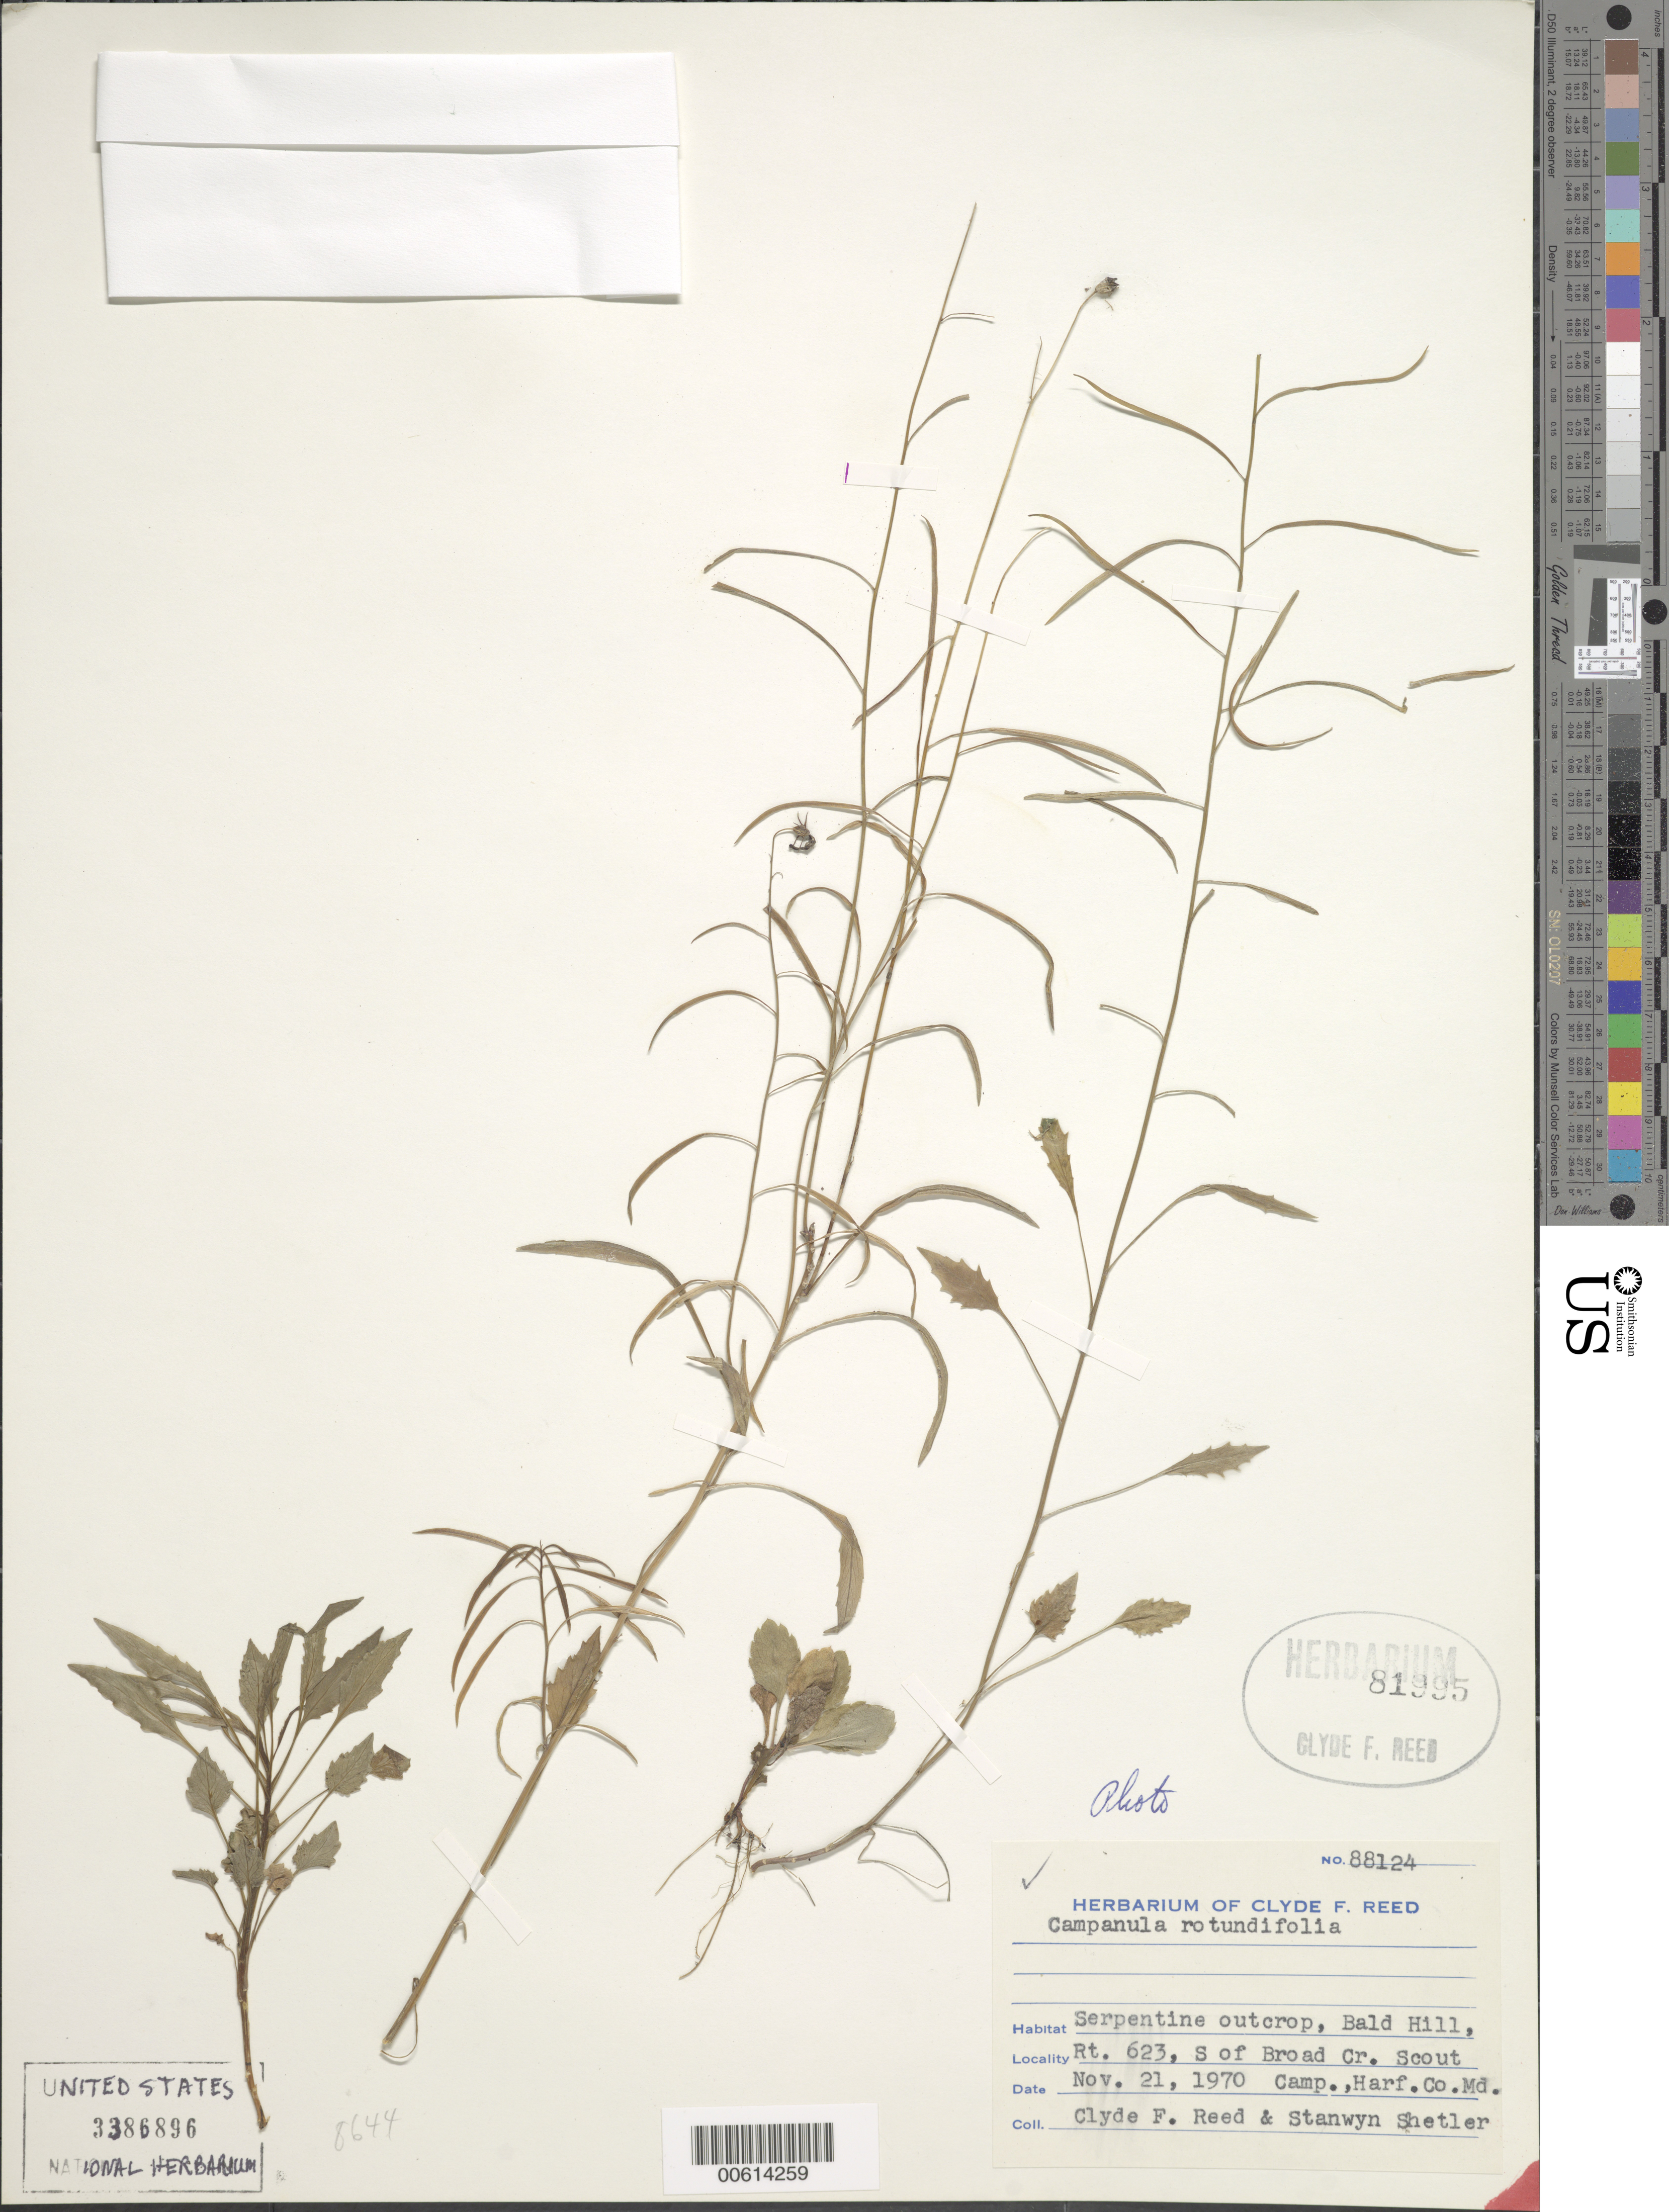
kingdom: Plantae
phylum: Tracheophyta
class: Magnoliopsida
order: Asterales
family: Campanulaceae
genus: Campanula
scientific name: Campanula rotundifolia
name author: L.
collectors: C. F. Reed & S. Shetler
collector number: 88124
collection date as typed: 21 Nov 1970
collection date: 1970-11-21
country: United States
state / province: Maryland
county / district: Harford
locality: Rt. 623, S of Broad Creek Scout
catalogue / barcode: US 3386896